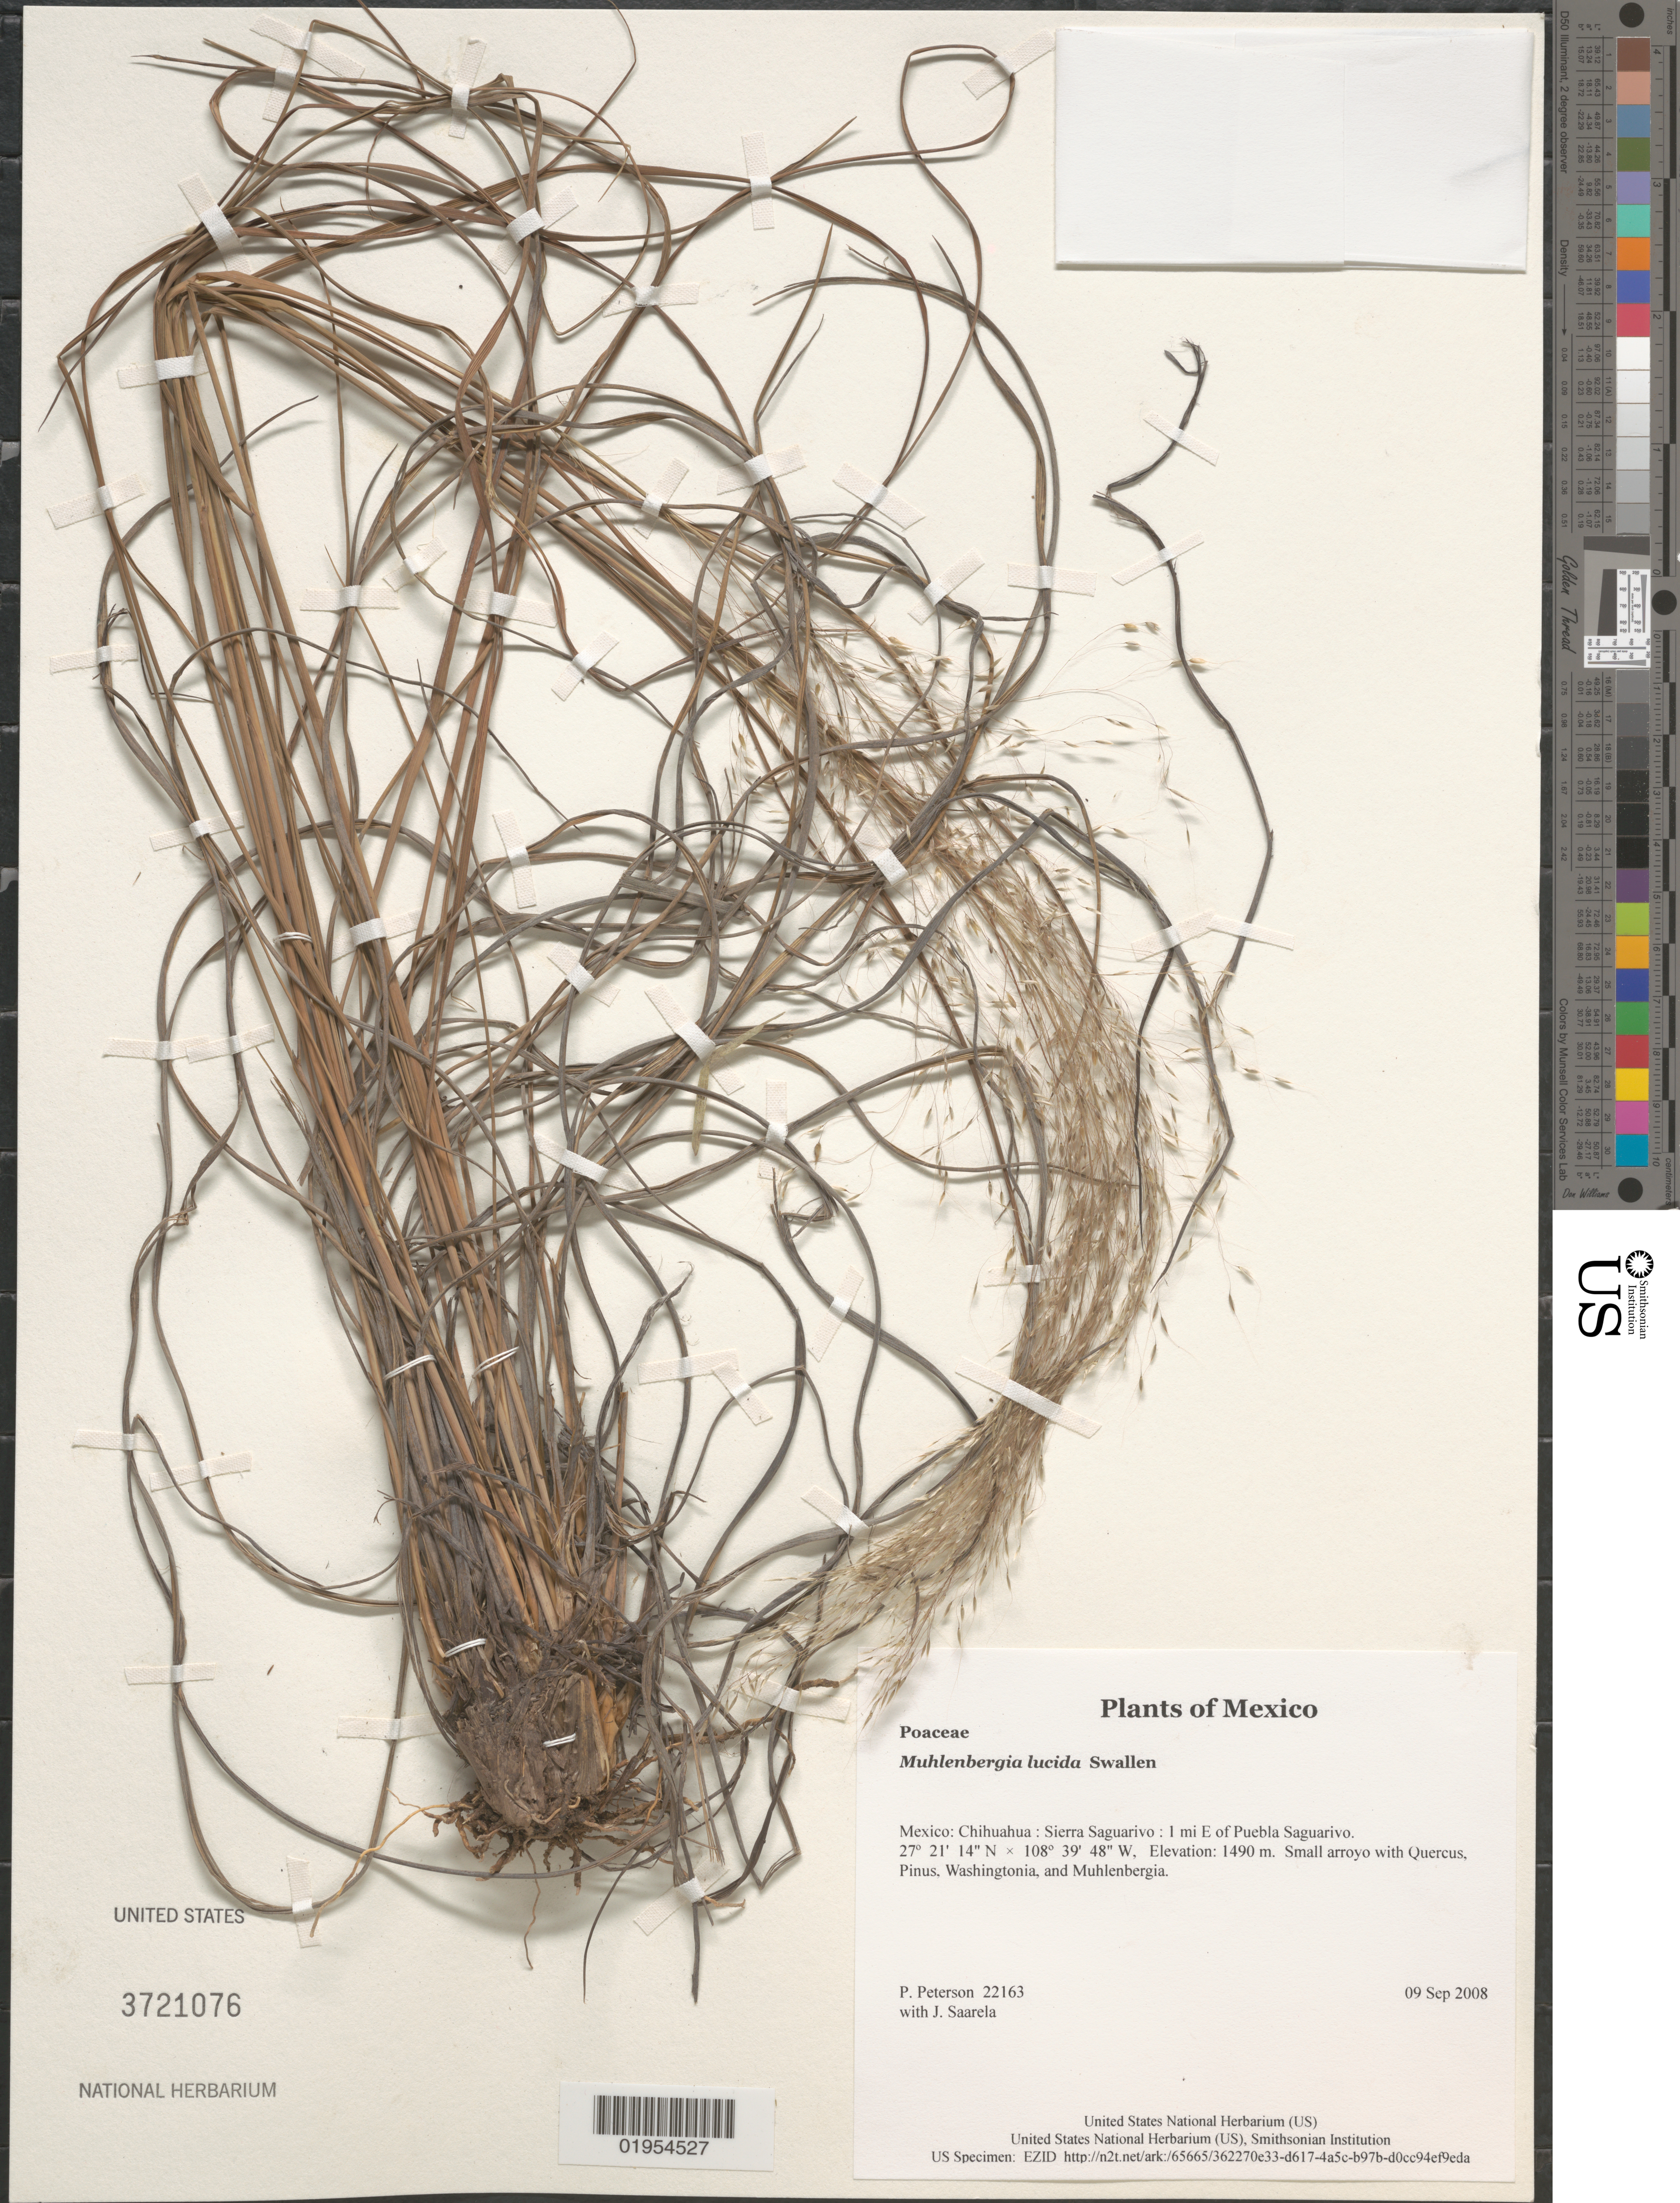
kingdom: Plantae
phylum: Tracheophyta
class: Liliopsida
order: Poales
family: Poaceae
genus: Muhlenbergia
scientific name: Muhlenbergia lucida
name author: Swallen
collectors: P. M. Peterson & J. Saarela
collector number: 22163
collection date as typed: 09 Sep 2008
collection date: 2008-09-09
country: Mexico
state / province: Chihuahua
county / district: Sierra Saguarivo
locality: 1 mi E of Puebla Saguarivo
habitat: Small arroyo with Quercus, Pinus, Washingtonia, and Muhlenbergia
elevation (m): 1490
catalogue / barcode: US 3721076